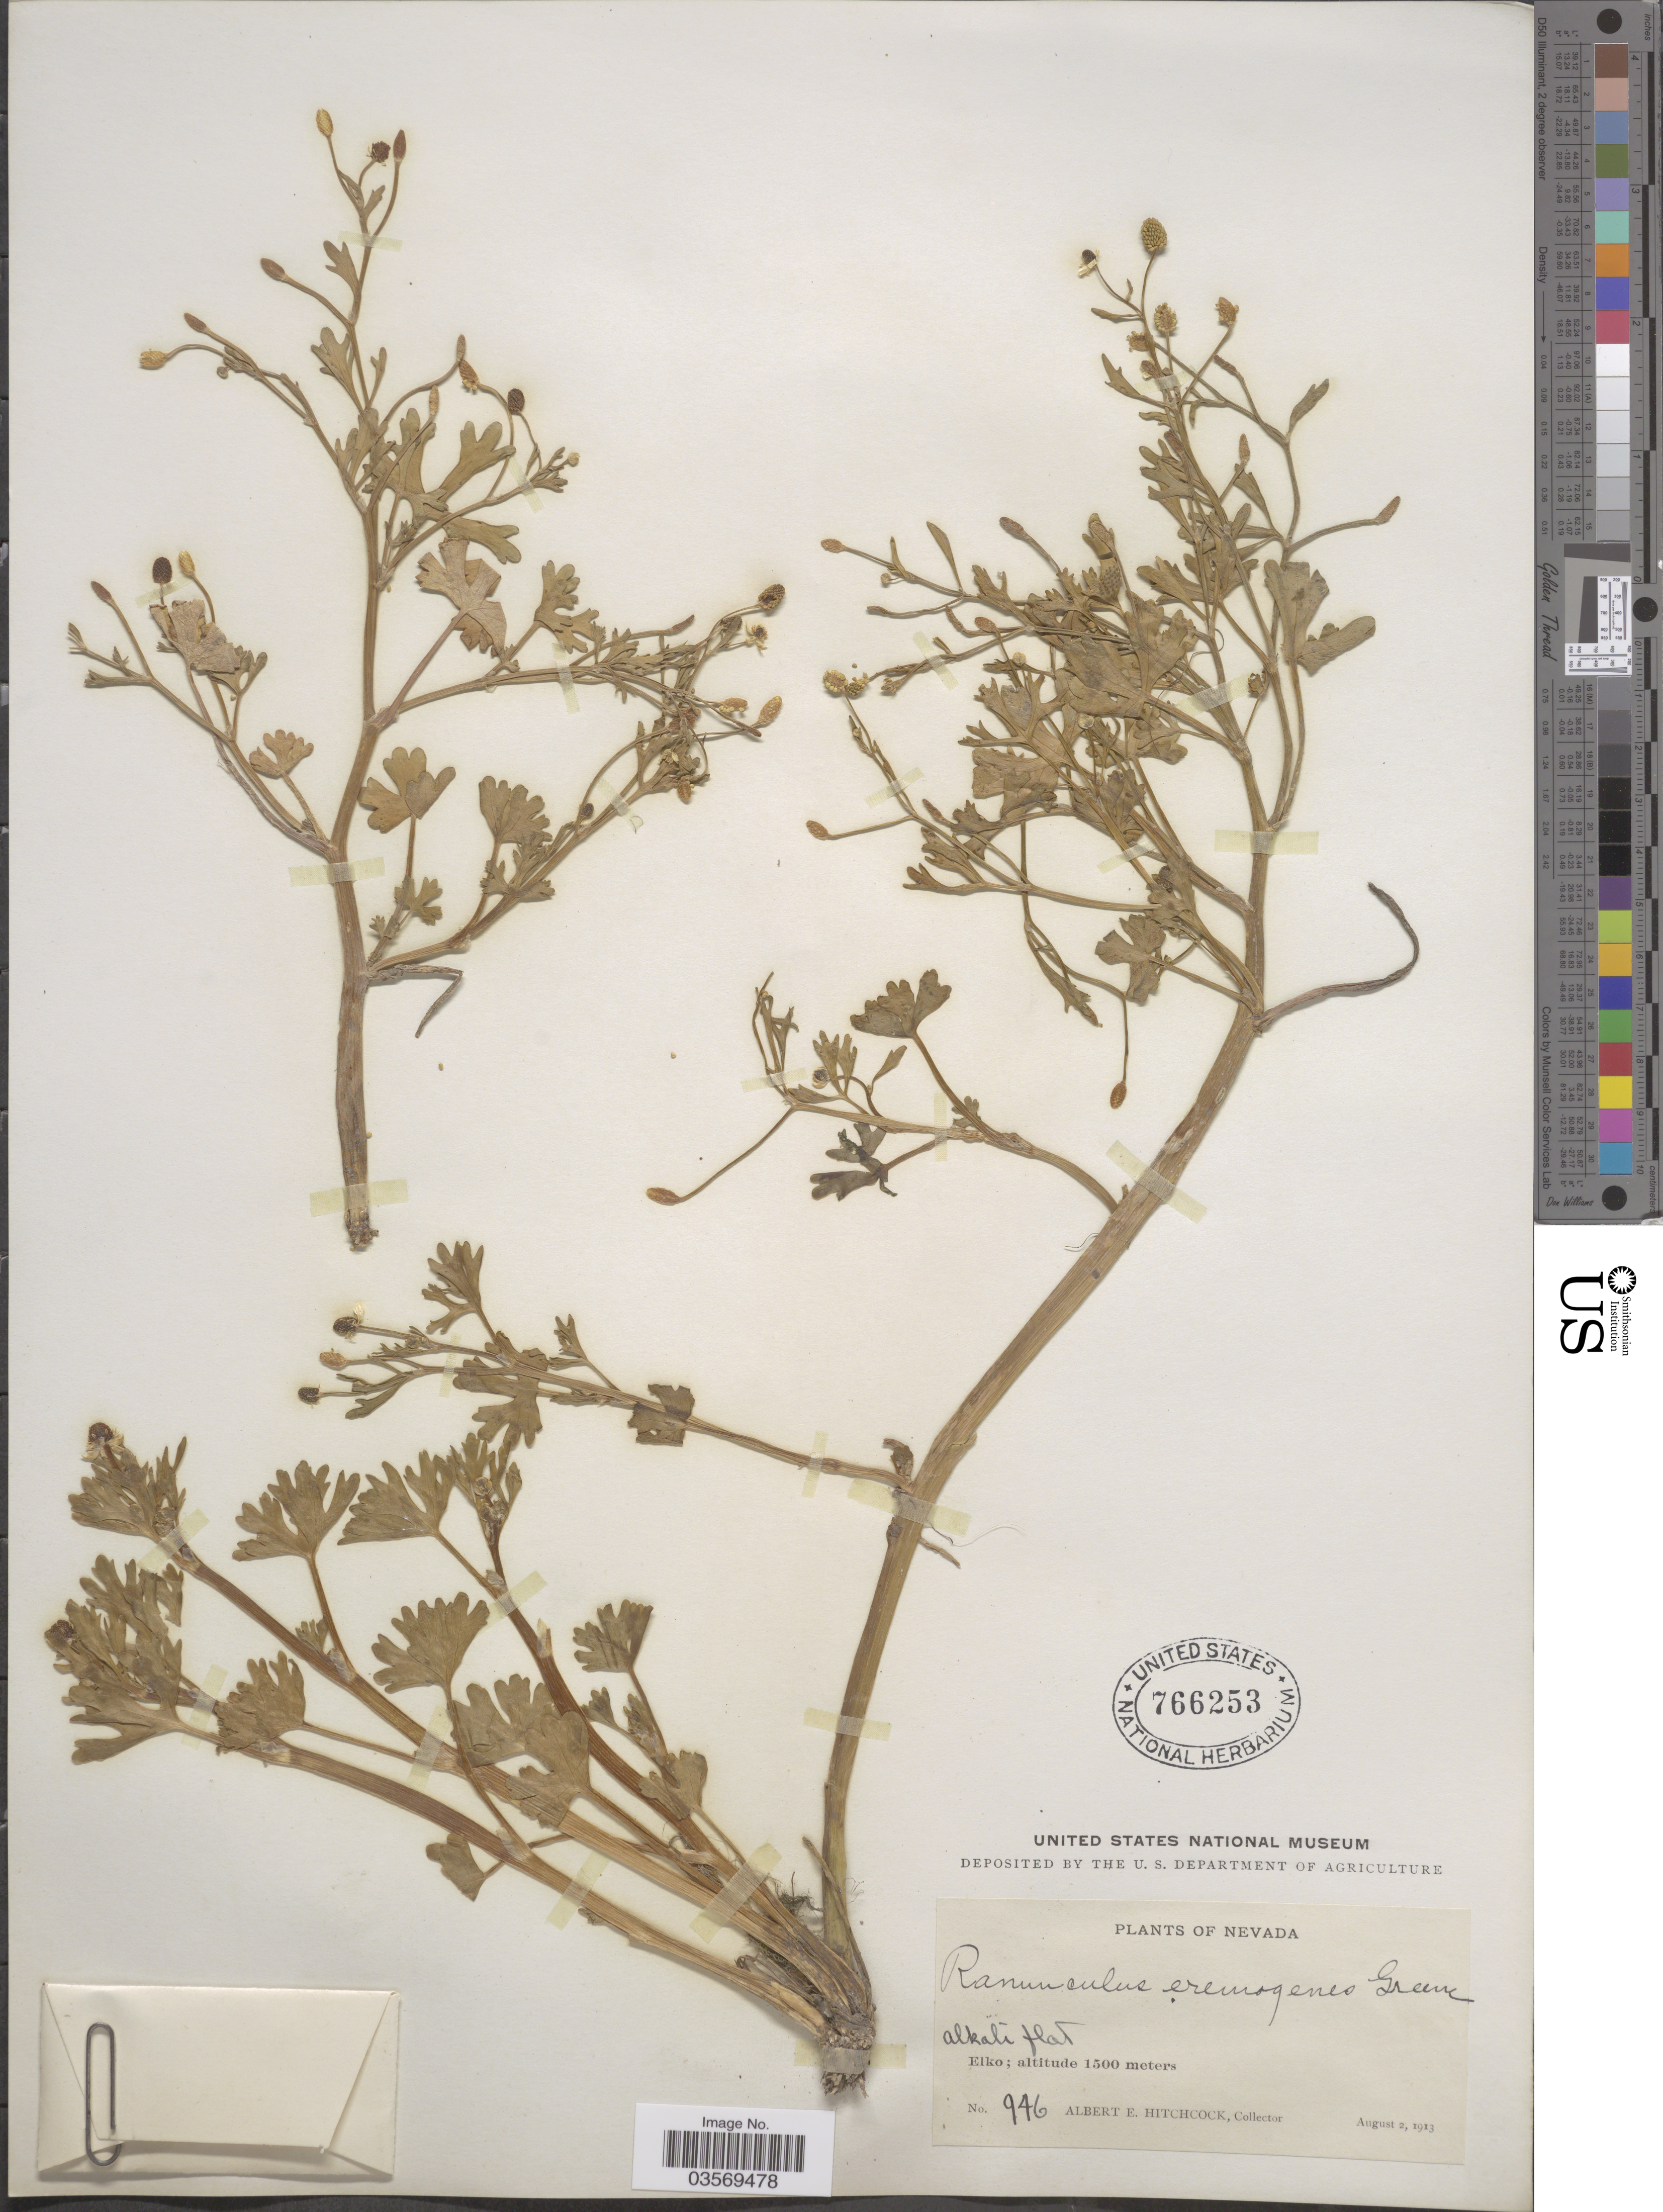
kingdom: Plantae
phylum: Tracheophyta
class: Magnoliopsida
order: Ranunculales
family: Ranunculaceae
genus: Ranunculus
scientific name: Ranunculus sceleratus var. multifidus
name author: Nutt.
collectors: A. Hitchcock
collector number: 946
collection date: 1913-08-02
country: United States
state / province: Nevada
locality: Alkali flat. Elko.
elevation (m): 1500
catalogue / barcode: US 766253